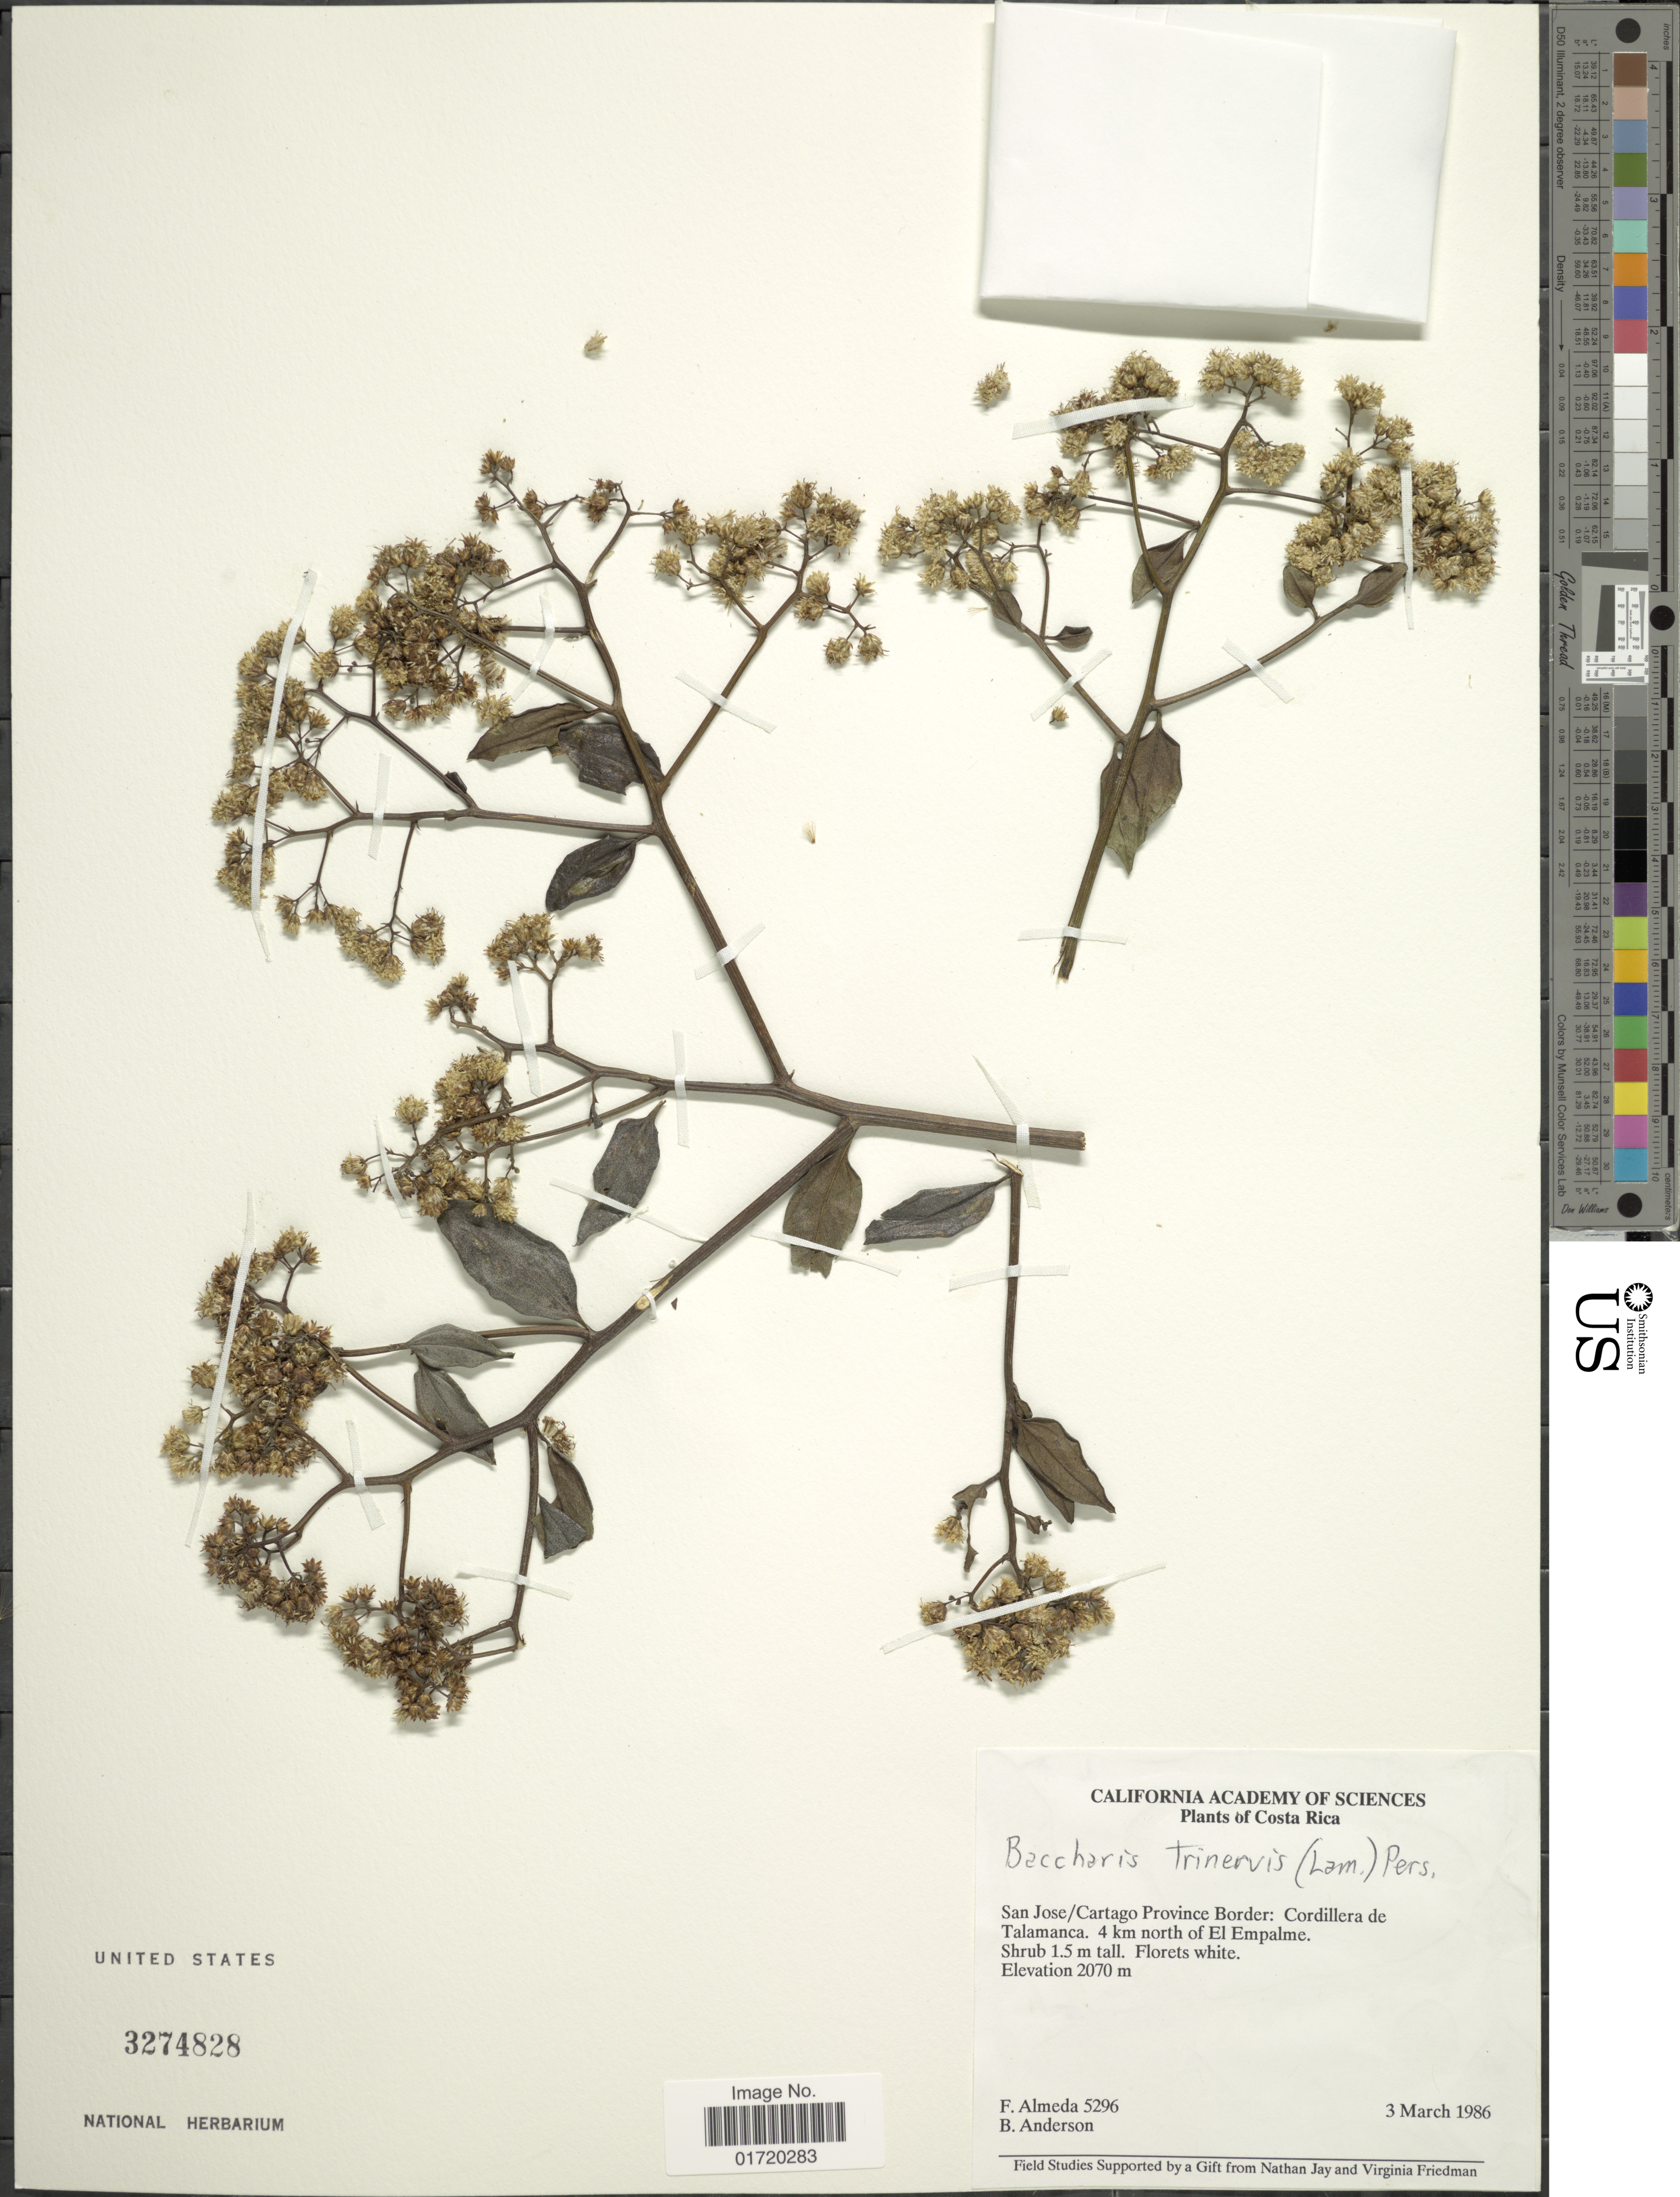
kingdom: Plantae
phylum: Tracheophyta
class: Magnoliopsida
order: Asterales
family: Asteraceae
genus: Baccharis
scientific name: Baccharis trinervis var. rhexioides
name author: (Kunth) Baker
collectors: F. Almeda & B. Anderson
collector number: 5296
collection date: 1986-03-03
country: Costa Rica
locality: San Jose/ Cartago Province Border, Cordillera de Talamanca, 4 km north of El Empalme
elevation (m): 2070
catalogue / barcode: US 3274828